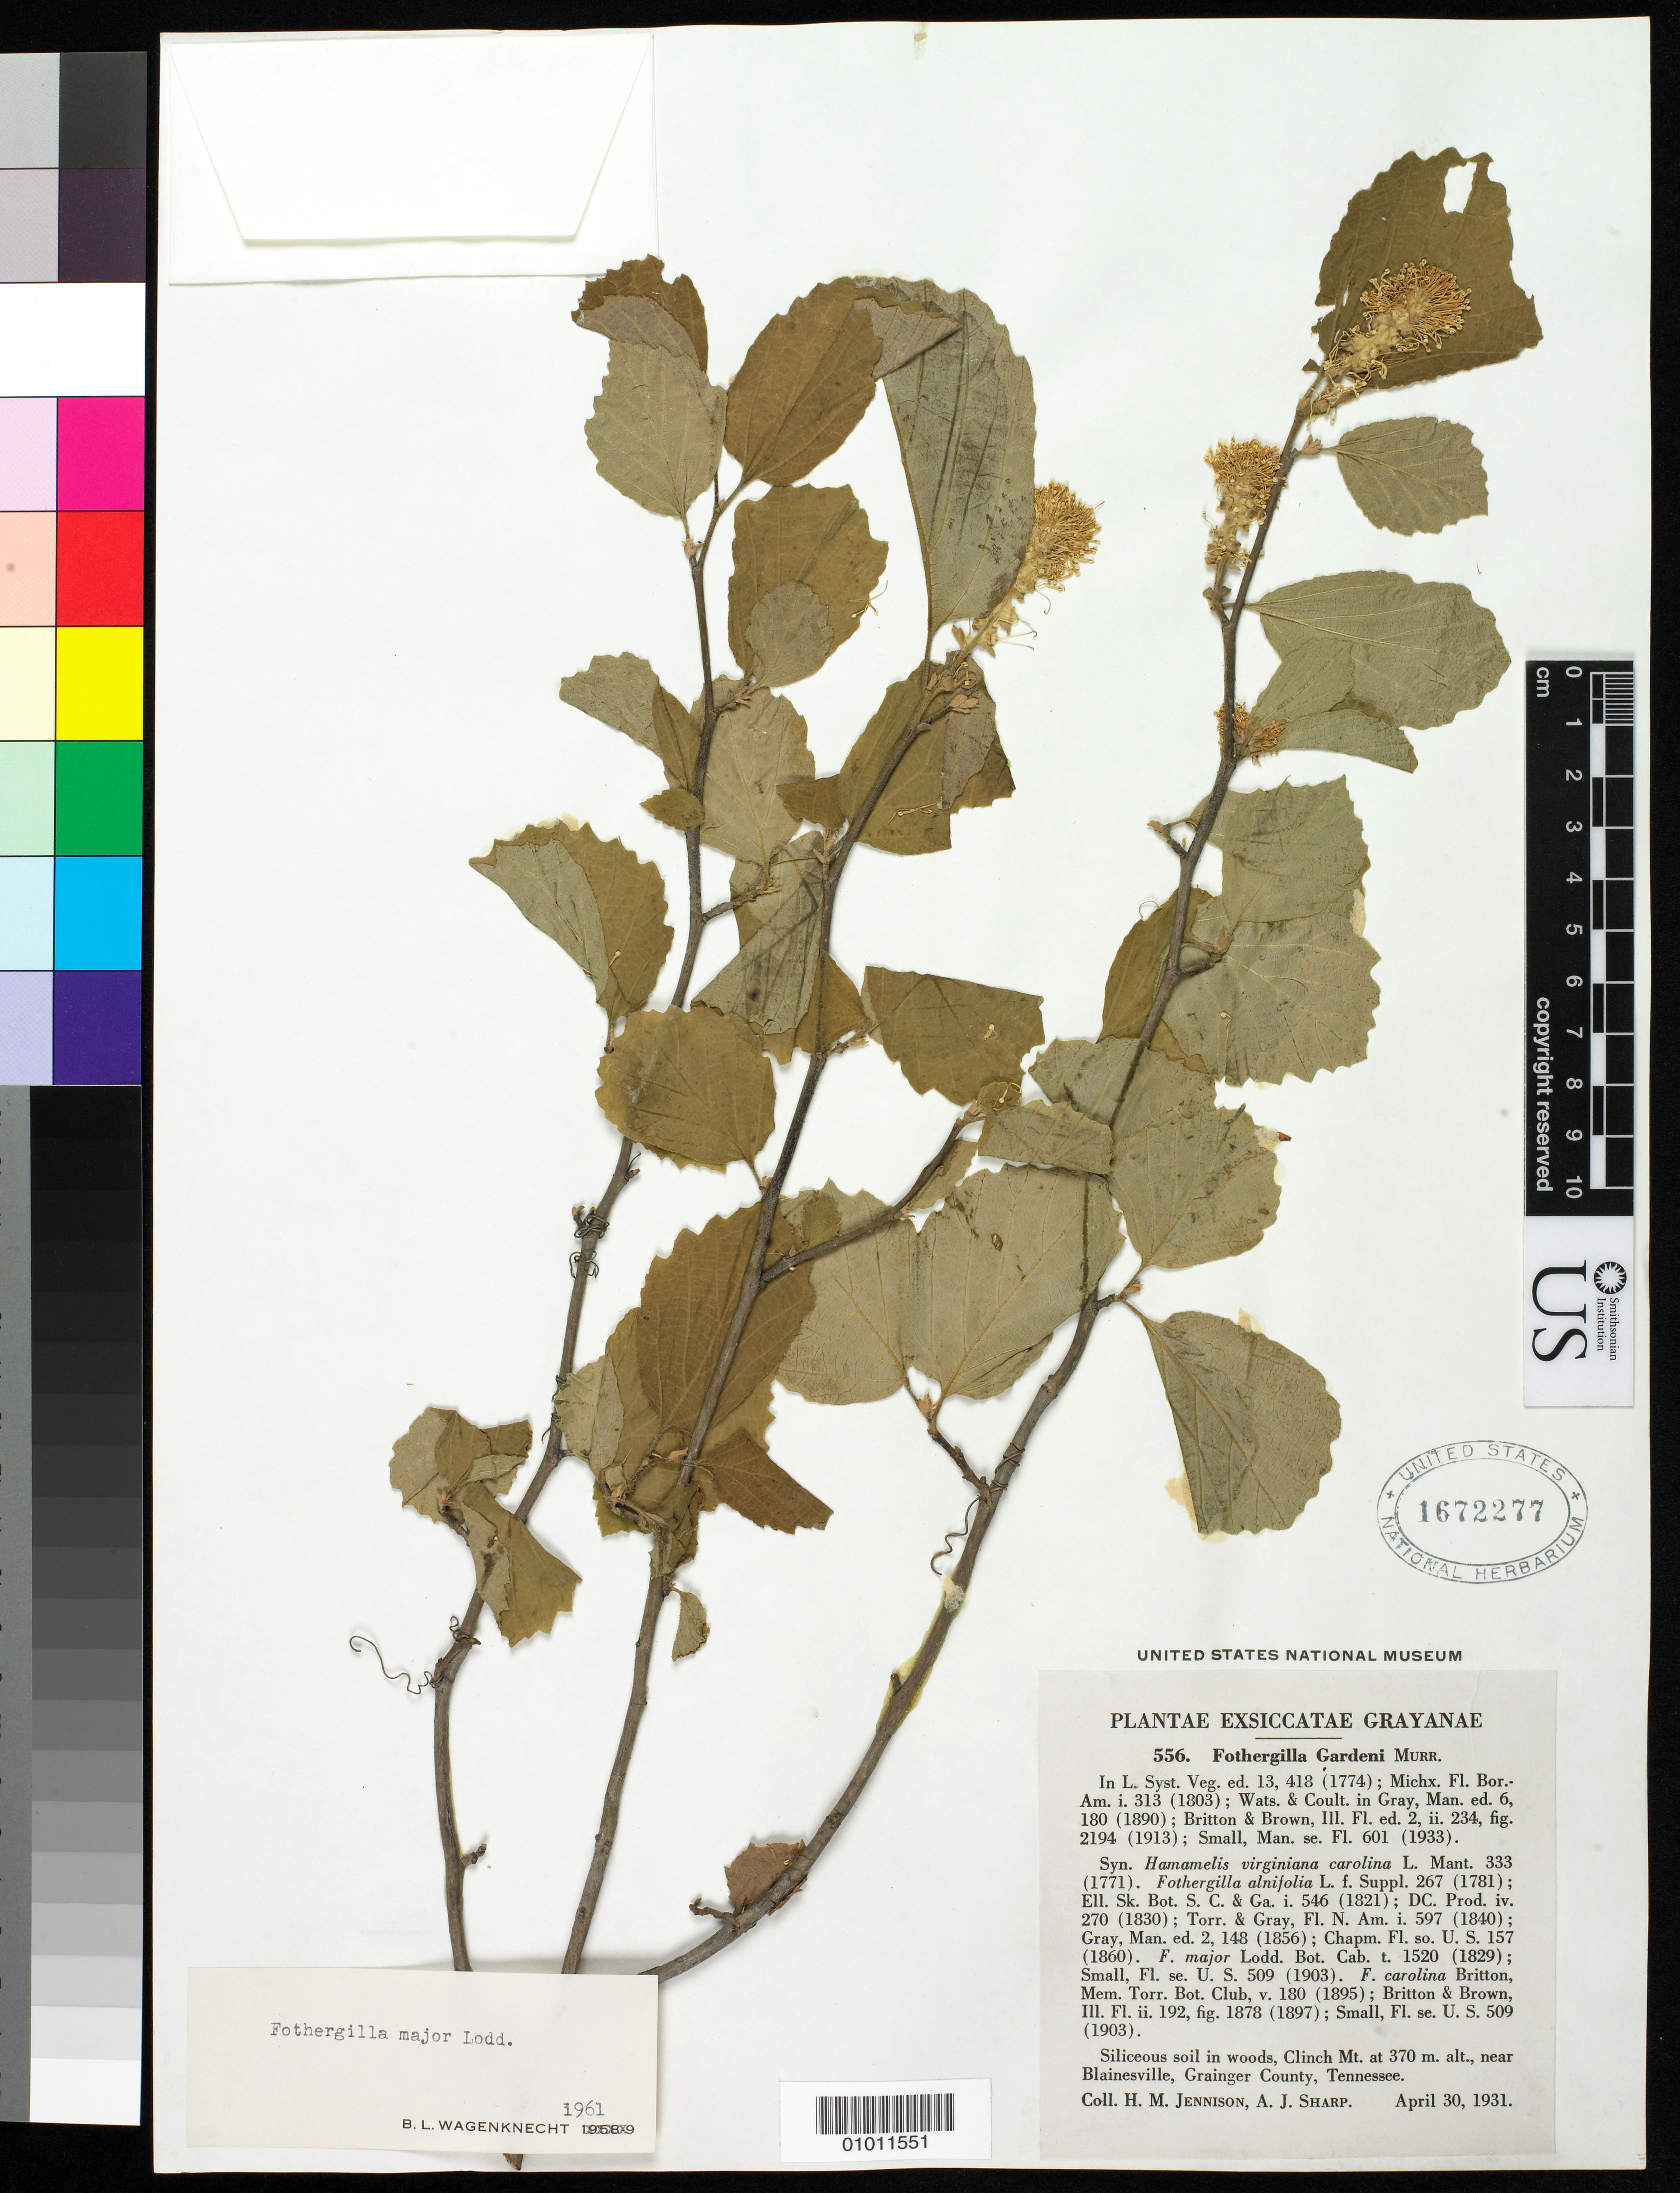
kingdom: Plantae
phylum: Tracheophyta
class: Magnoliopsida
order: Saxifragales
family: Hamamelidaceae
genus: Fothergilla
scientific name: Fothergilla major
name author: Lodd.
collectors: H. Jennison & A. J. Sharp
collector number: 556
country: United States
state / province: Tennessee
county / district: Grainger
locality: Clinch Mt., near Blainesville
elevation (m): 370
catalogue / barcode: US 1672277